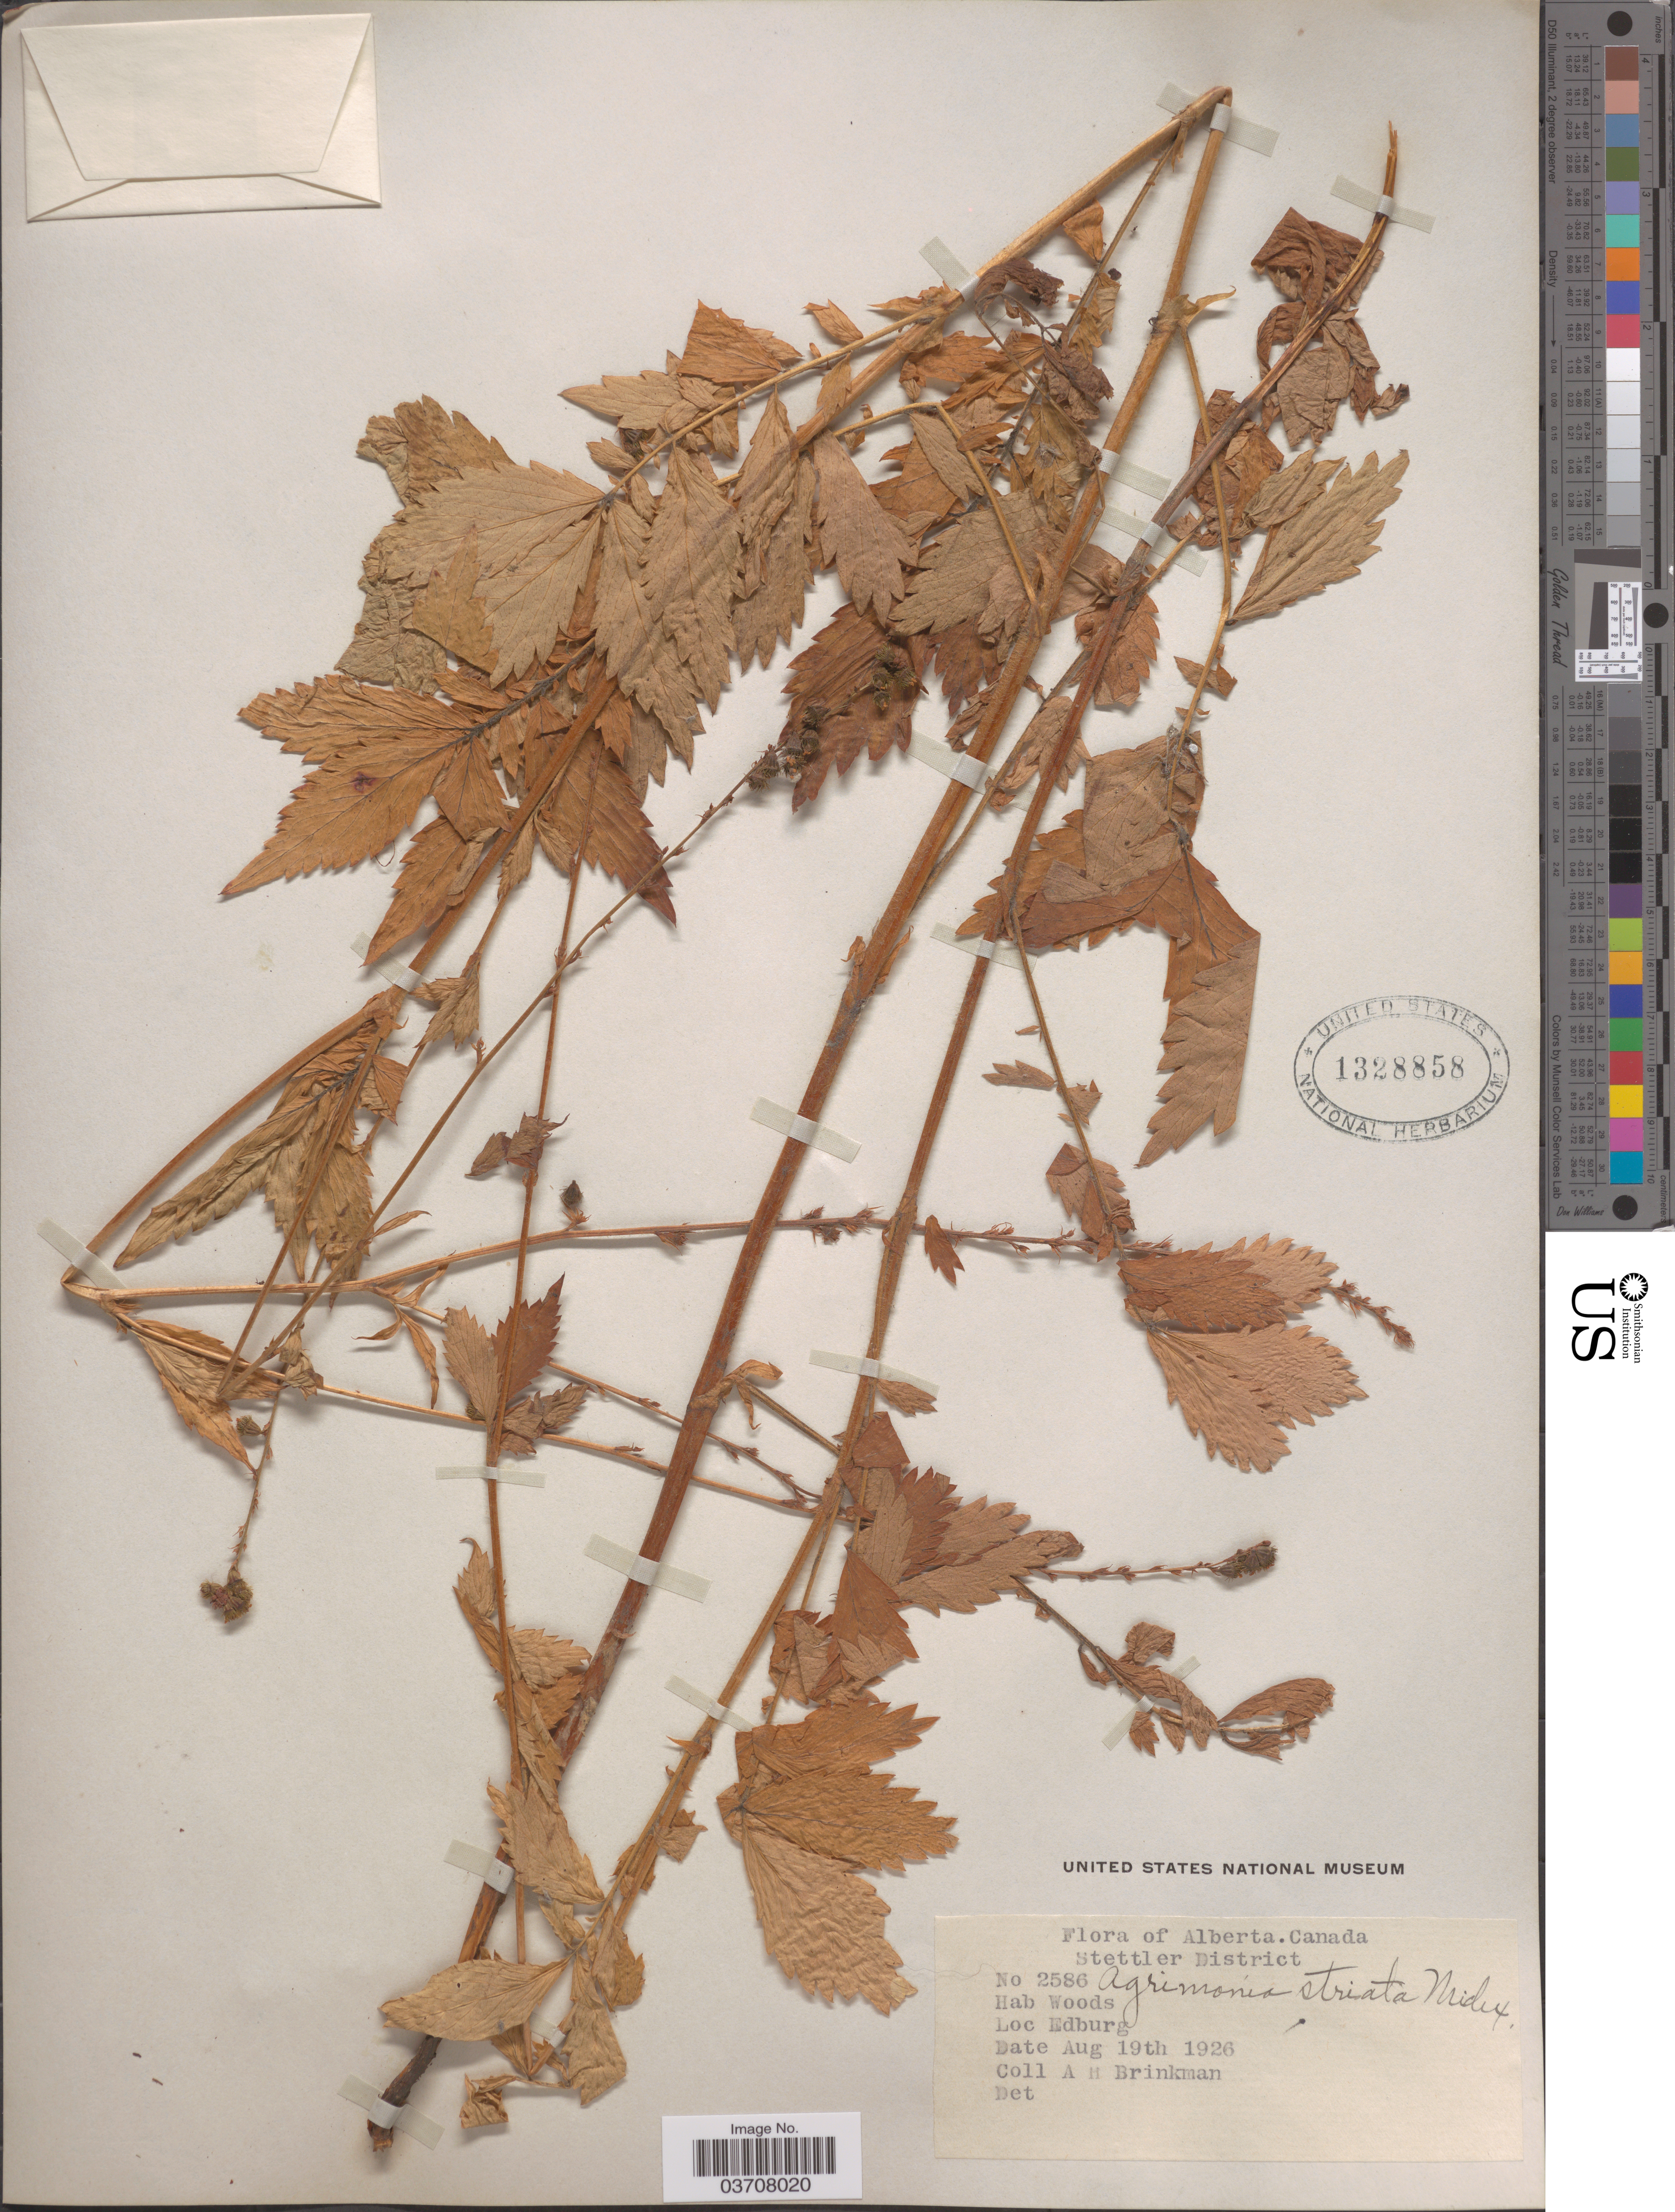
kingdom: Plantae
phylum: Tracheophyta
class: Magnoliopsida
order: Rosales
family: Rosaceae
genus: Agrimonia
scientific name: Agrimonia striata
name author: Michx.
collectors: A. Brinkman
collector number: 2586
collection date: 1926-08-19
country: Canada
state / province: Alberta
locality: Edburg.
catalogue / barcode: US 1328858